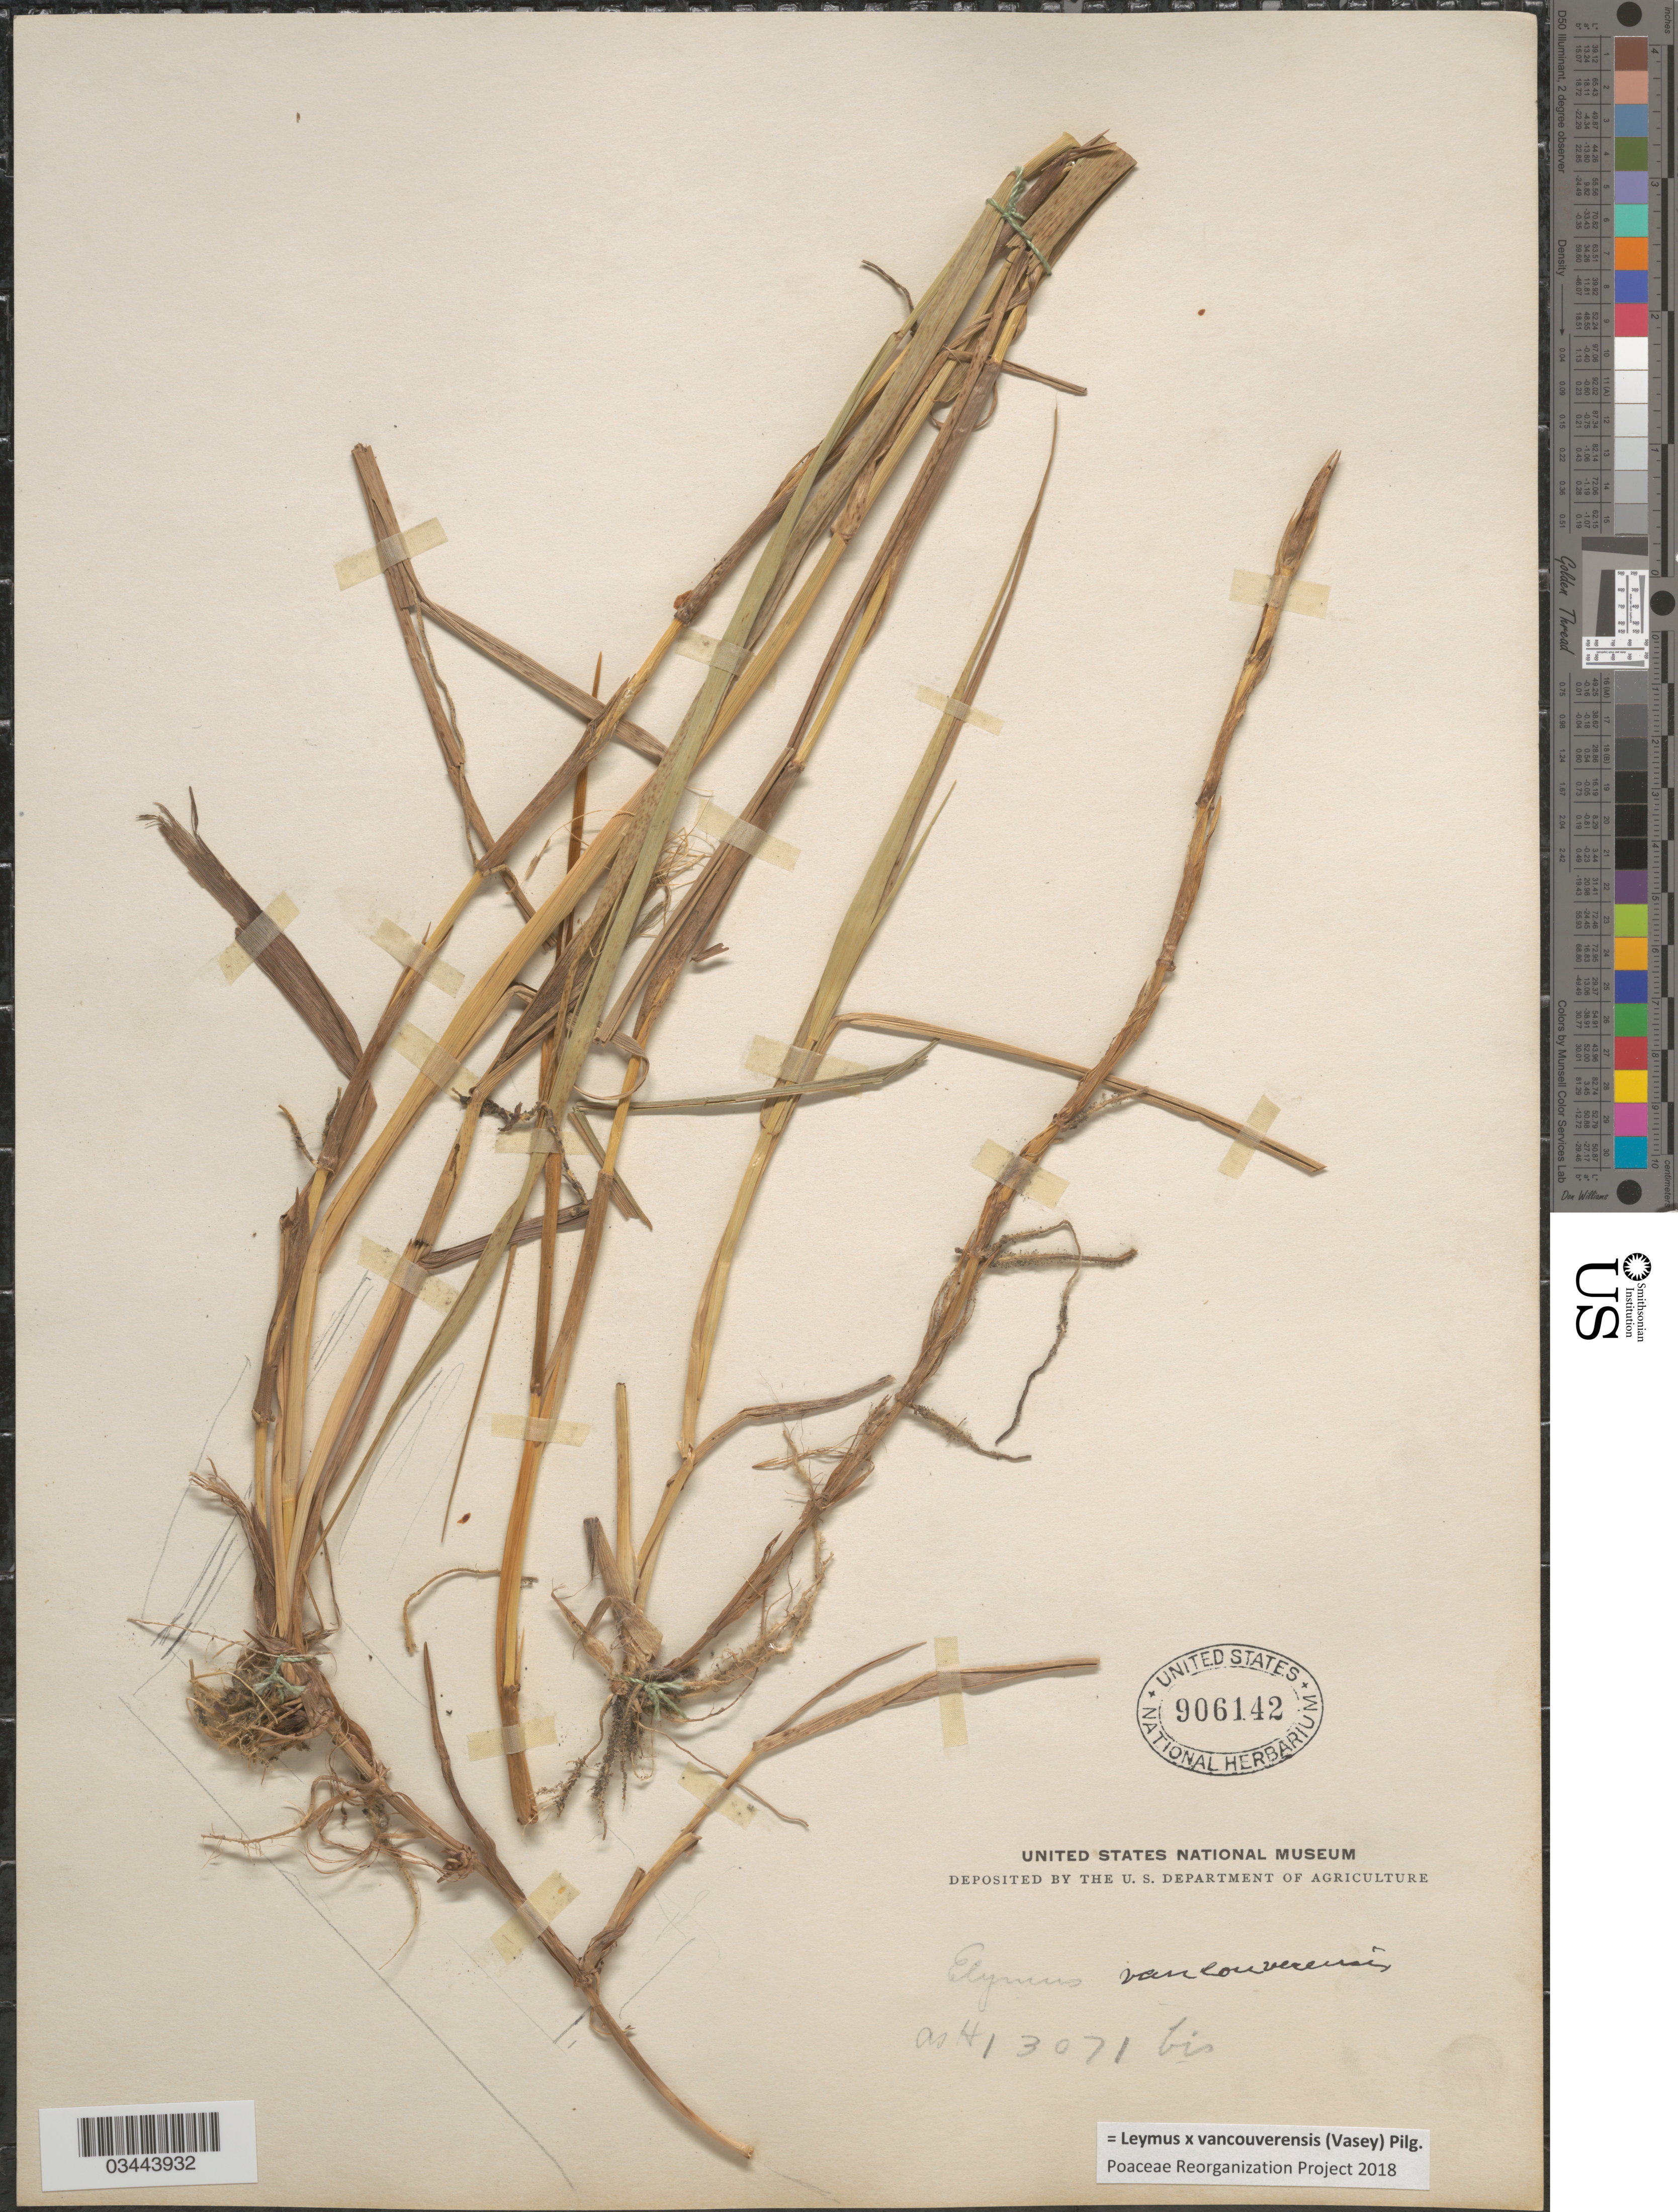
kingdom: Plantae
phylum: Tracheophyta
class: Liliopsida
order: Poales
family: Poaceae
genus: Leymus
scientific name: Leymus x vancouverensis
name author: (Vasey) Pilg.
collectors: A. H.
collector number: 13071bis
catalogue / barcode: US 906142